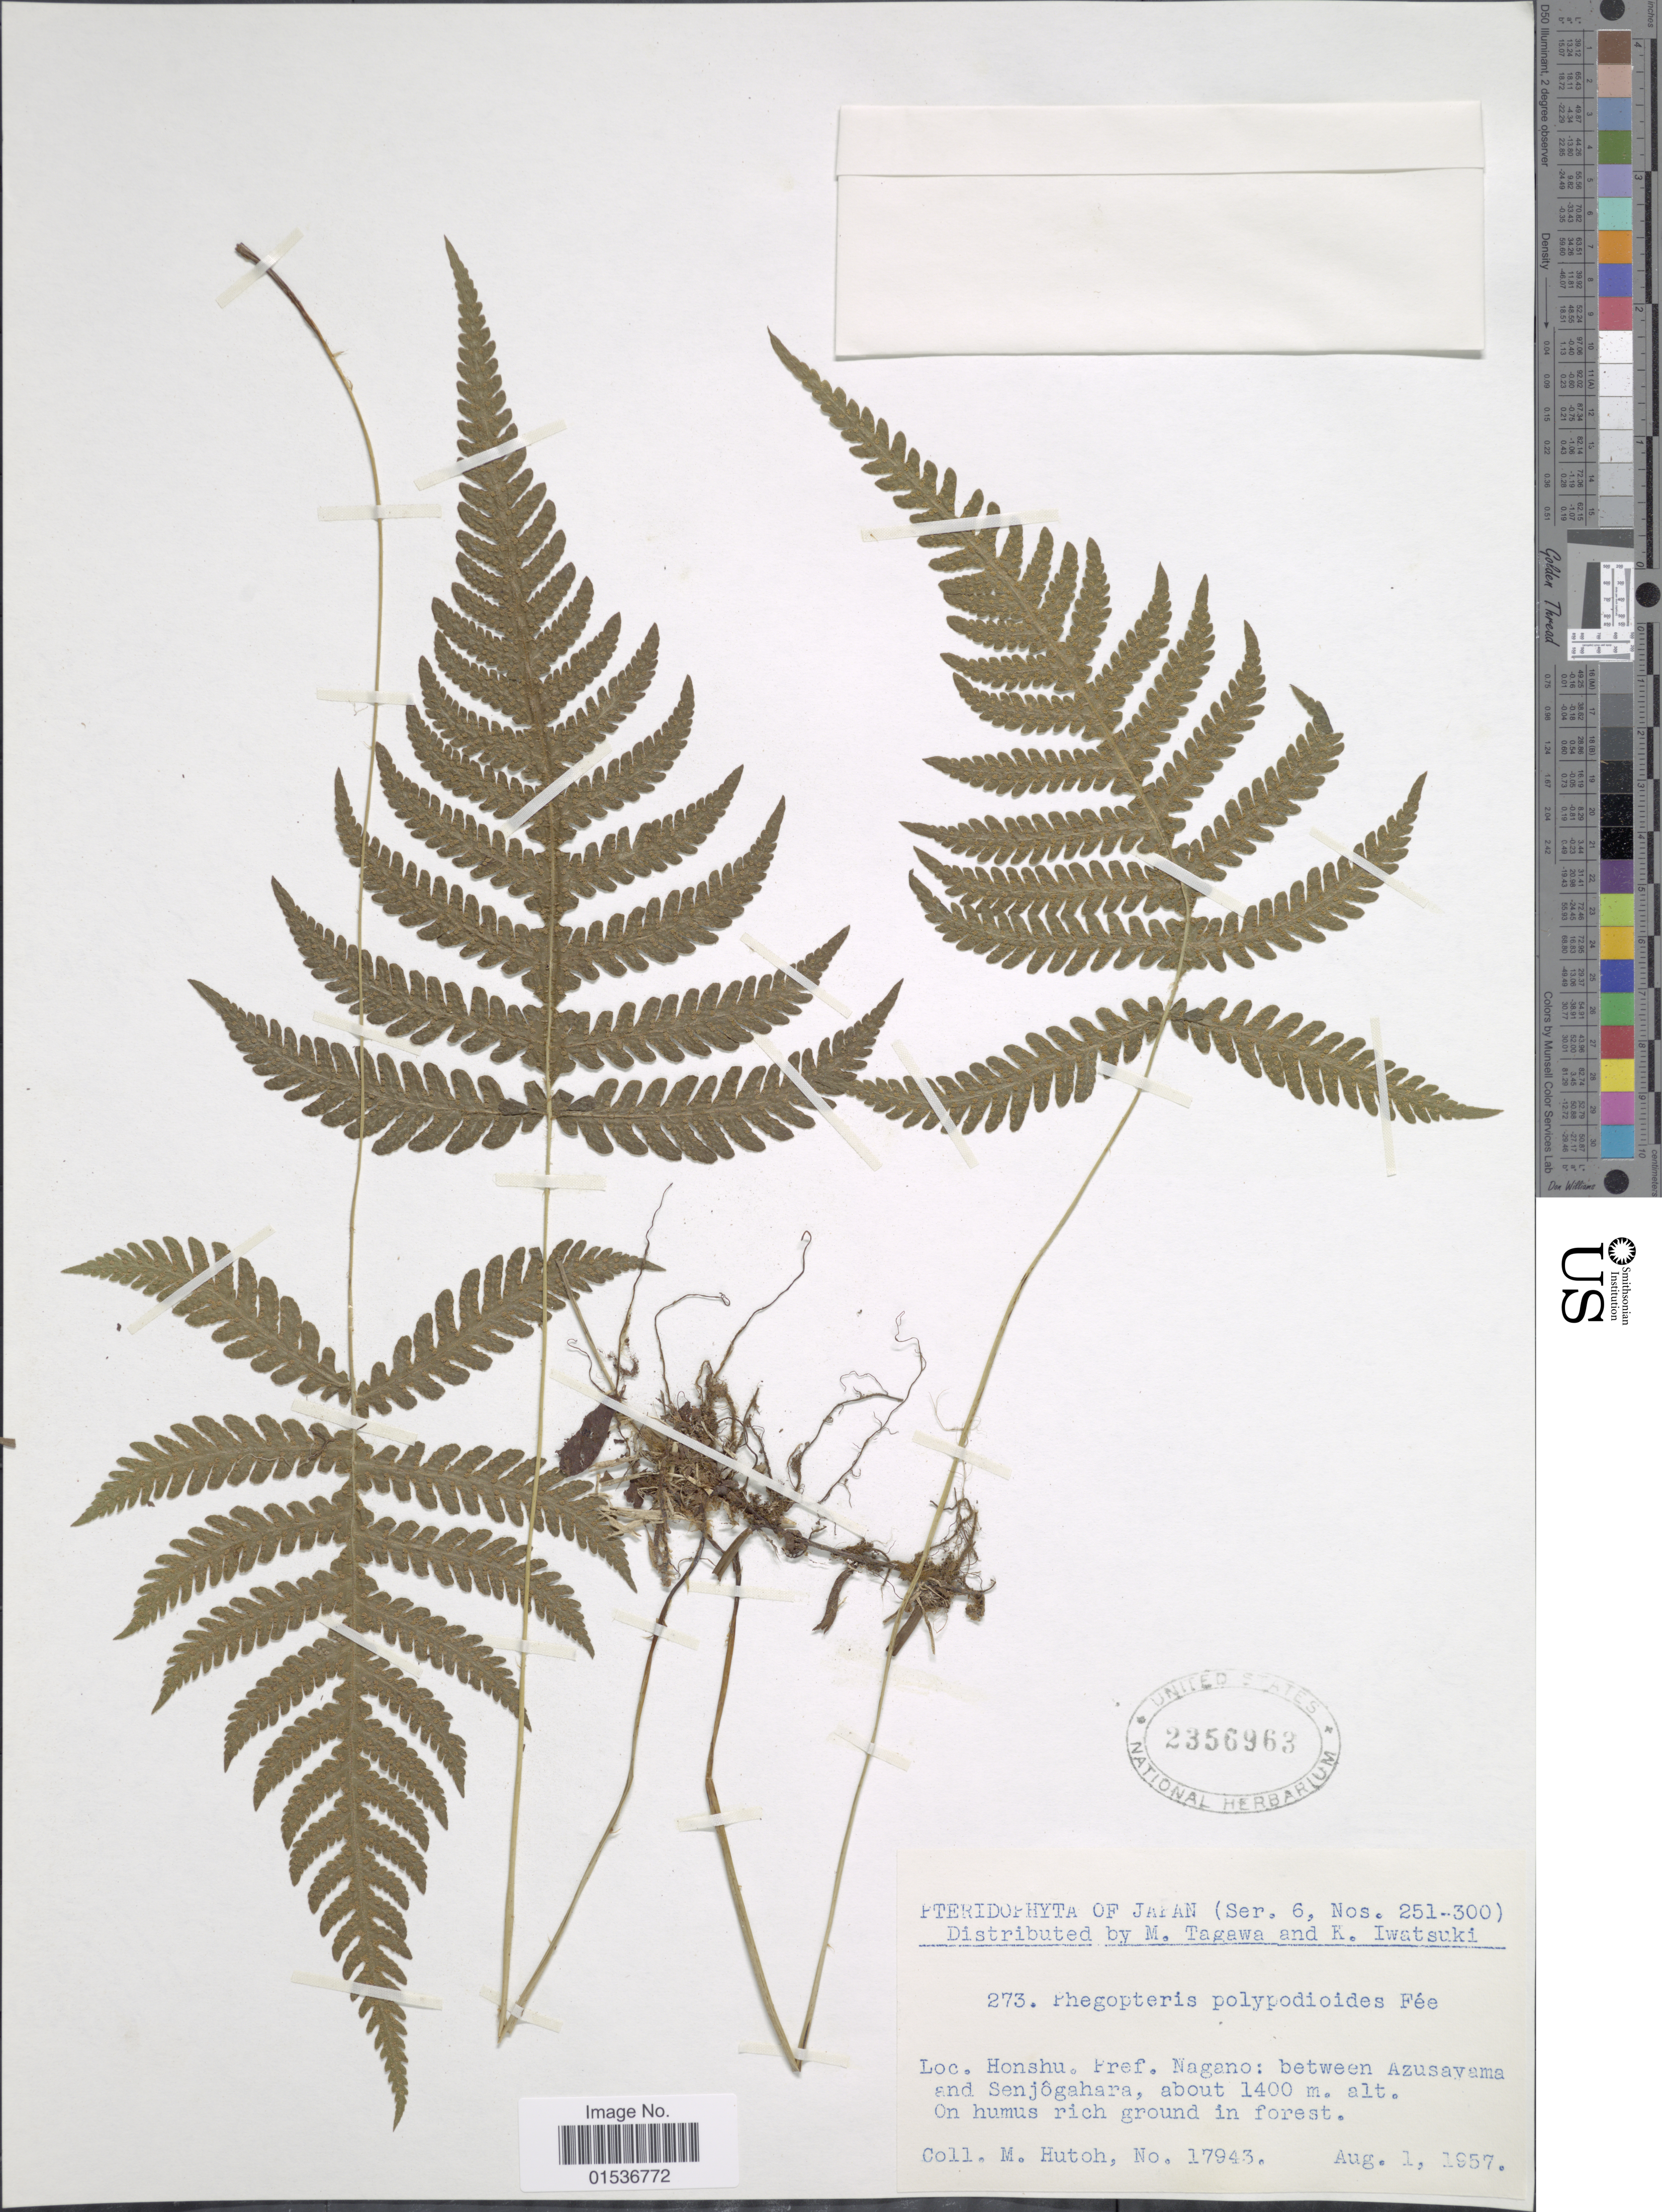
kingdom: Plantae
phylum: Tracheophyta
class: Polypodiopsida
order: Polypodiales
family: Thelypteridaceae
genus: Phegopteris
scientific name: Phegopteris oreopteris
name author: (Ehrh.) Fée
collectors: M. Hutoh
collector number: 17943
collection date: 1957-08-01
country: Japan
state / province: Nagano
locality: Honshu Pref. Nagano: between Azusavama and Senjogahara.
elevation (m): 1400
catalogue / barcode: US 2356963